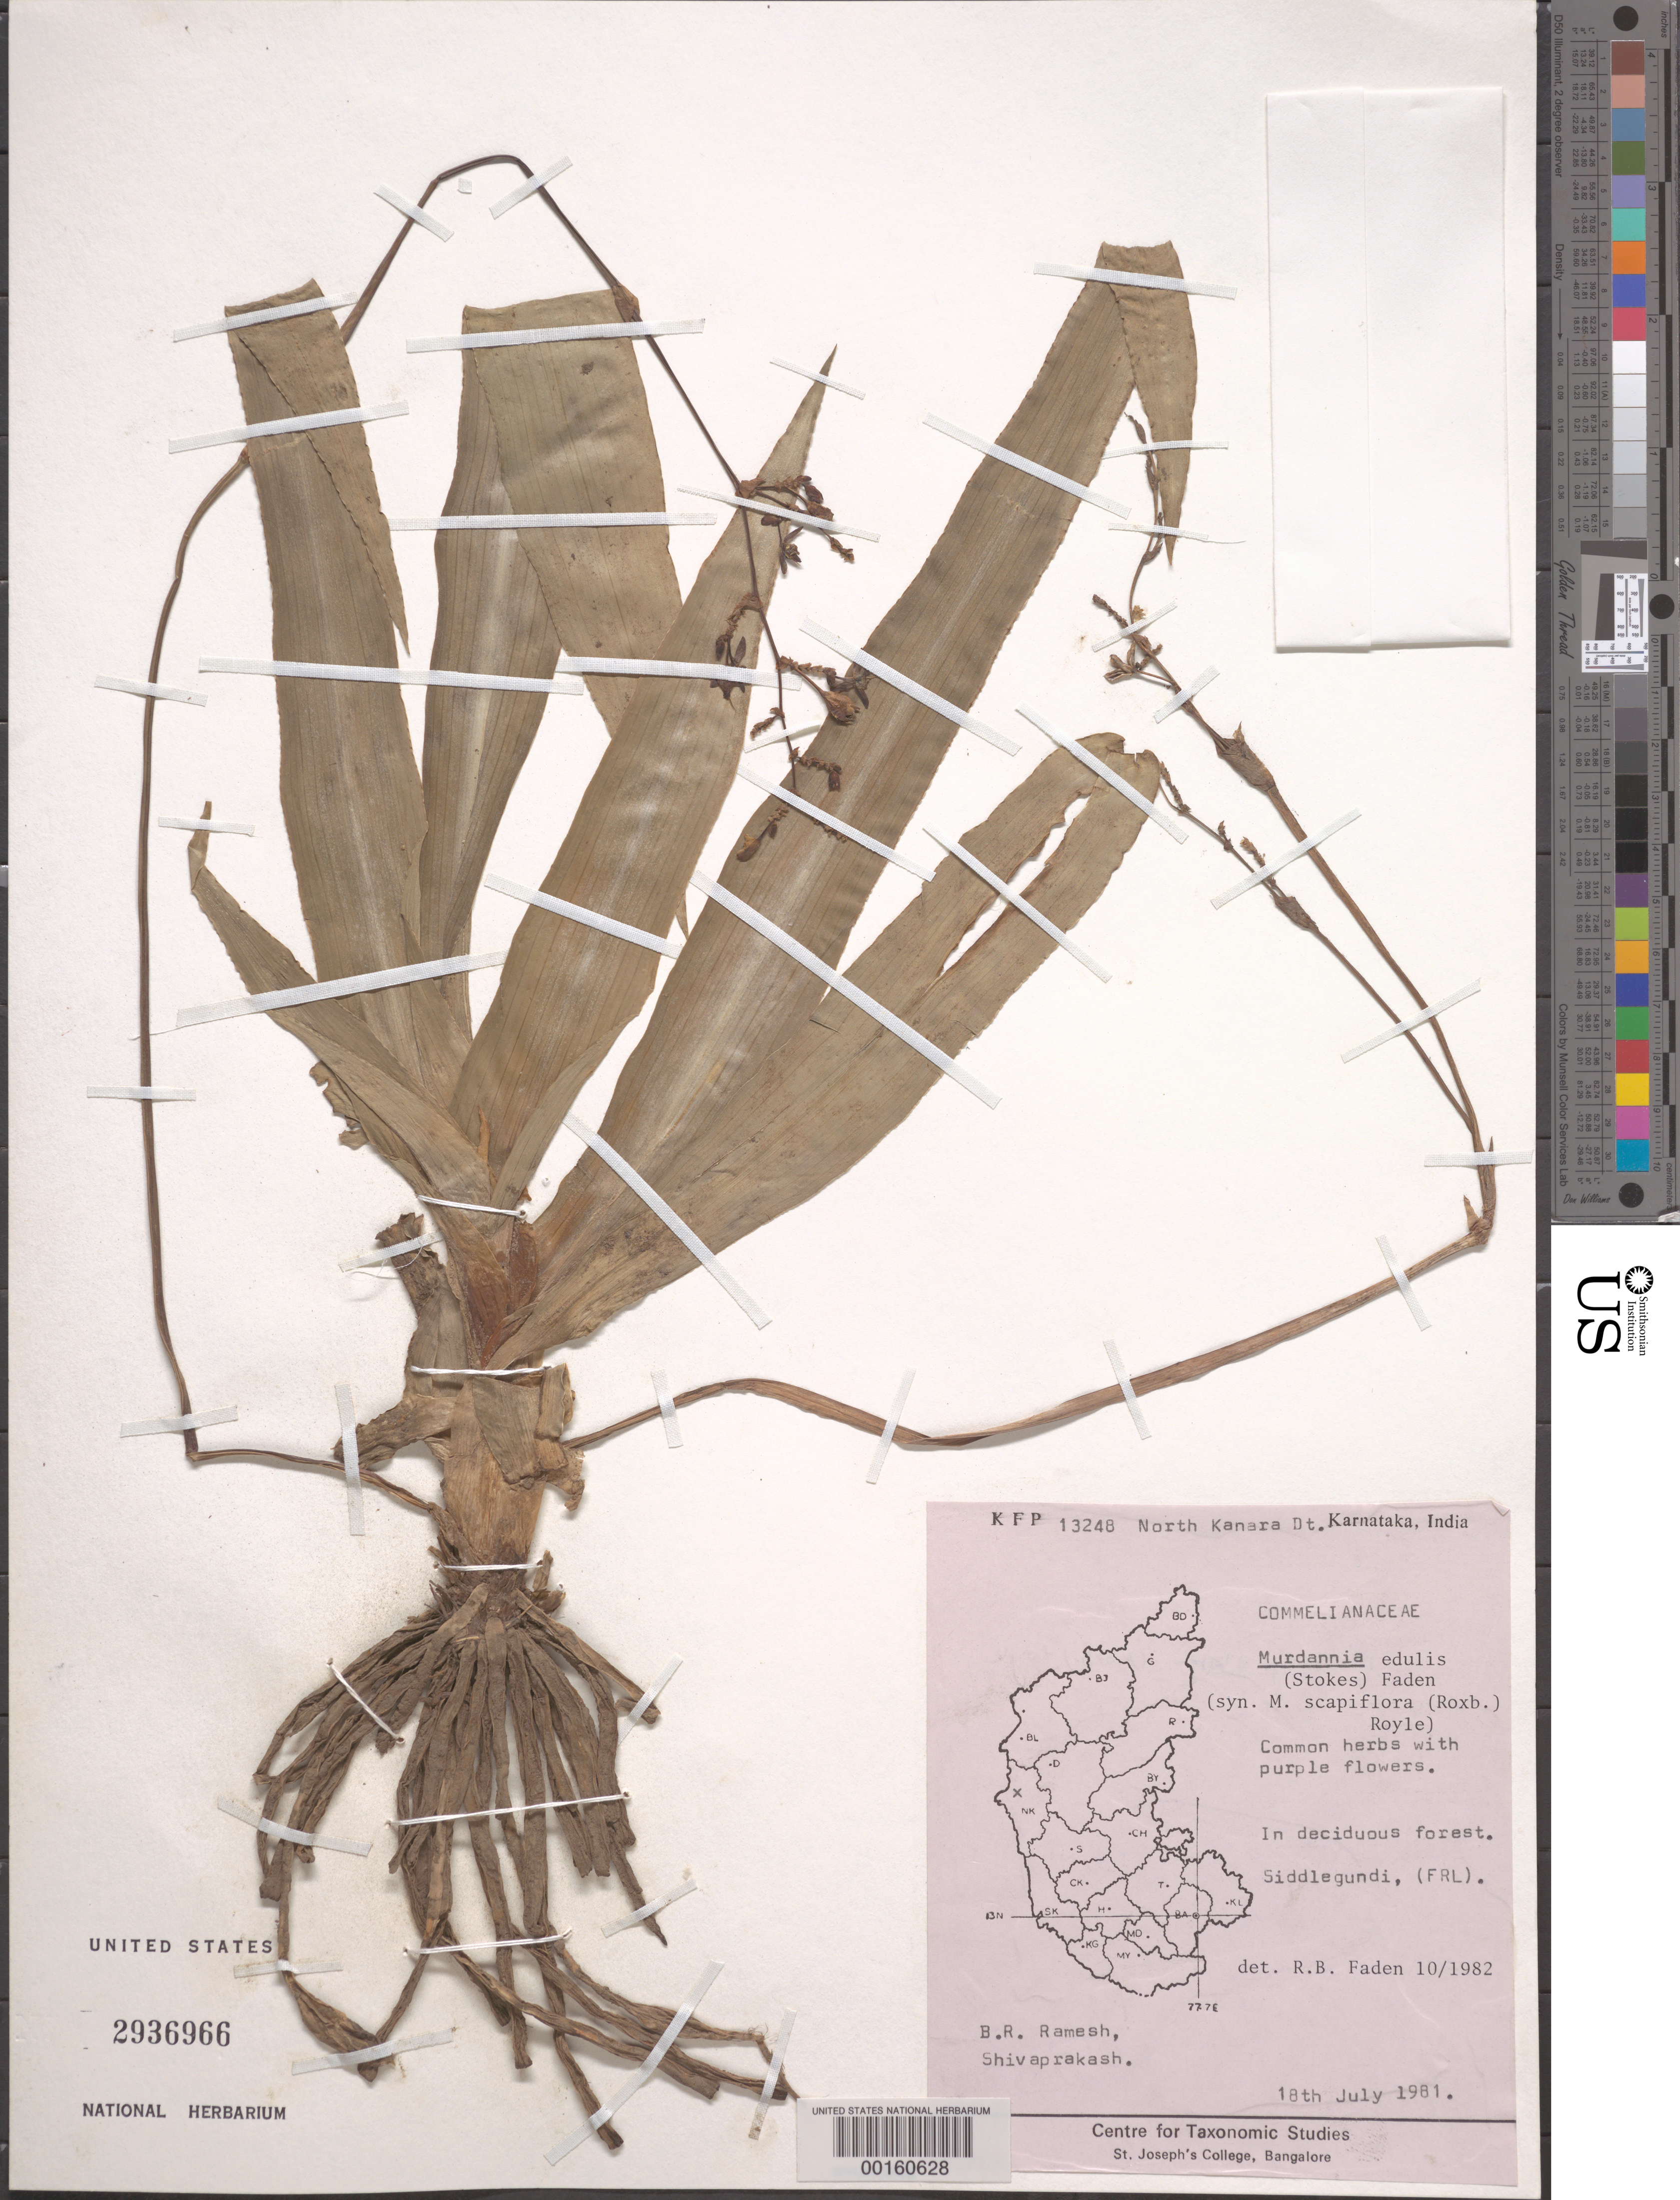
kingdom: Plantae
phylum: Tracheophyta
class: Liliopsida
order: Commelinales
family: Commelinaceae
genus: Murdannia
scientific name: Murdannia edulis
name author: (Stokes) Faden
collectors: B. Ramesh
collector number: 13248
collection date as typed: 18 Jul 1981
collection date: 1981-07-18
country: India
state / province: Karnataka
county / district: Uttara Kannada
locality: North kanara district, siddlegundi, mysore state [mysore state = karnataka; north kanara = uttara kannada.]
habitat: Deciduous forest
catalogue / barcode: US 2936966